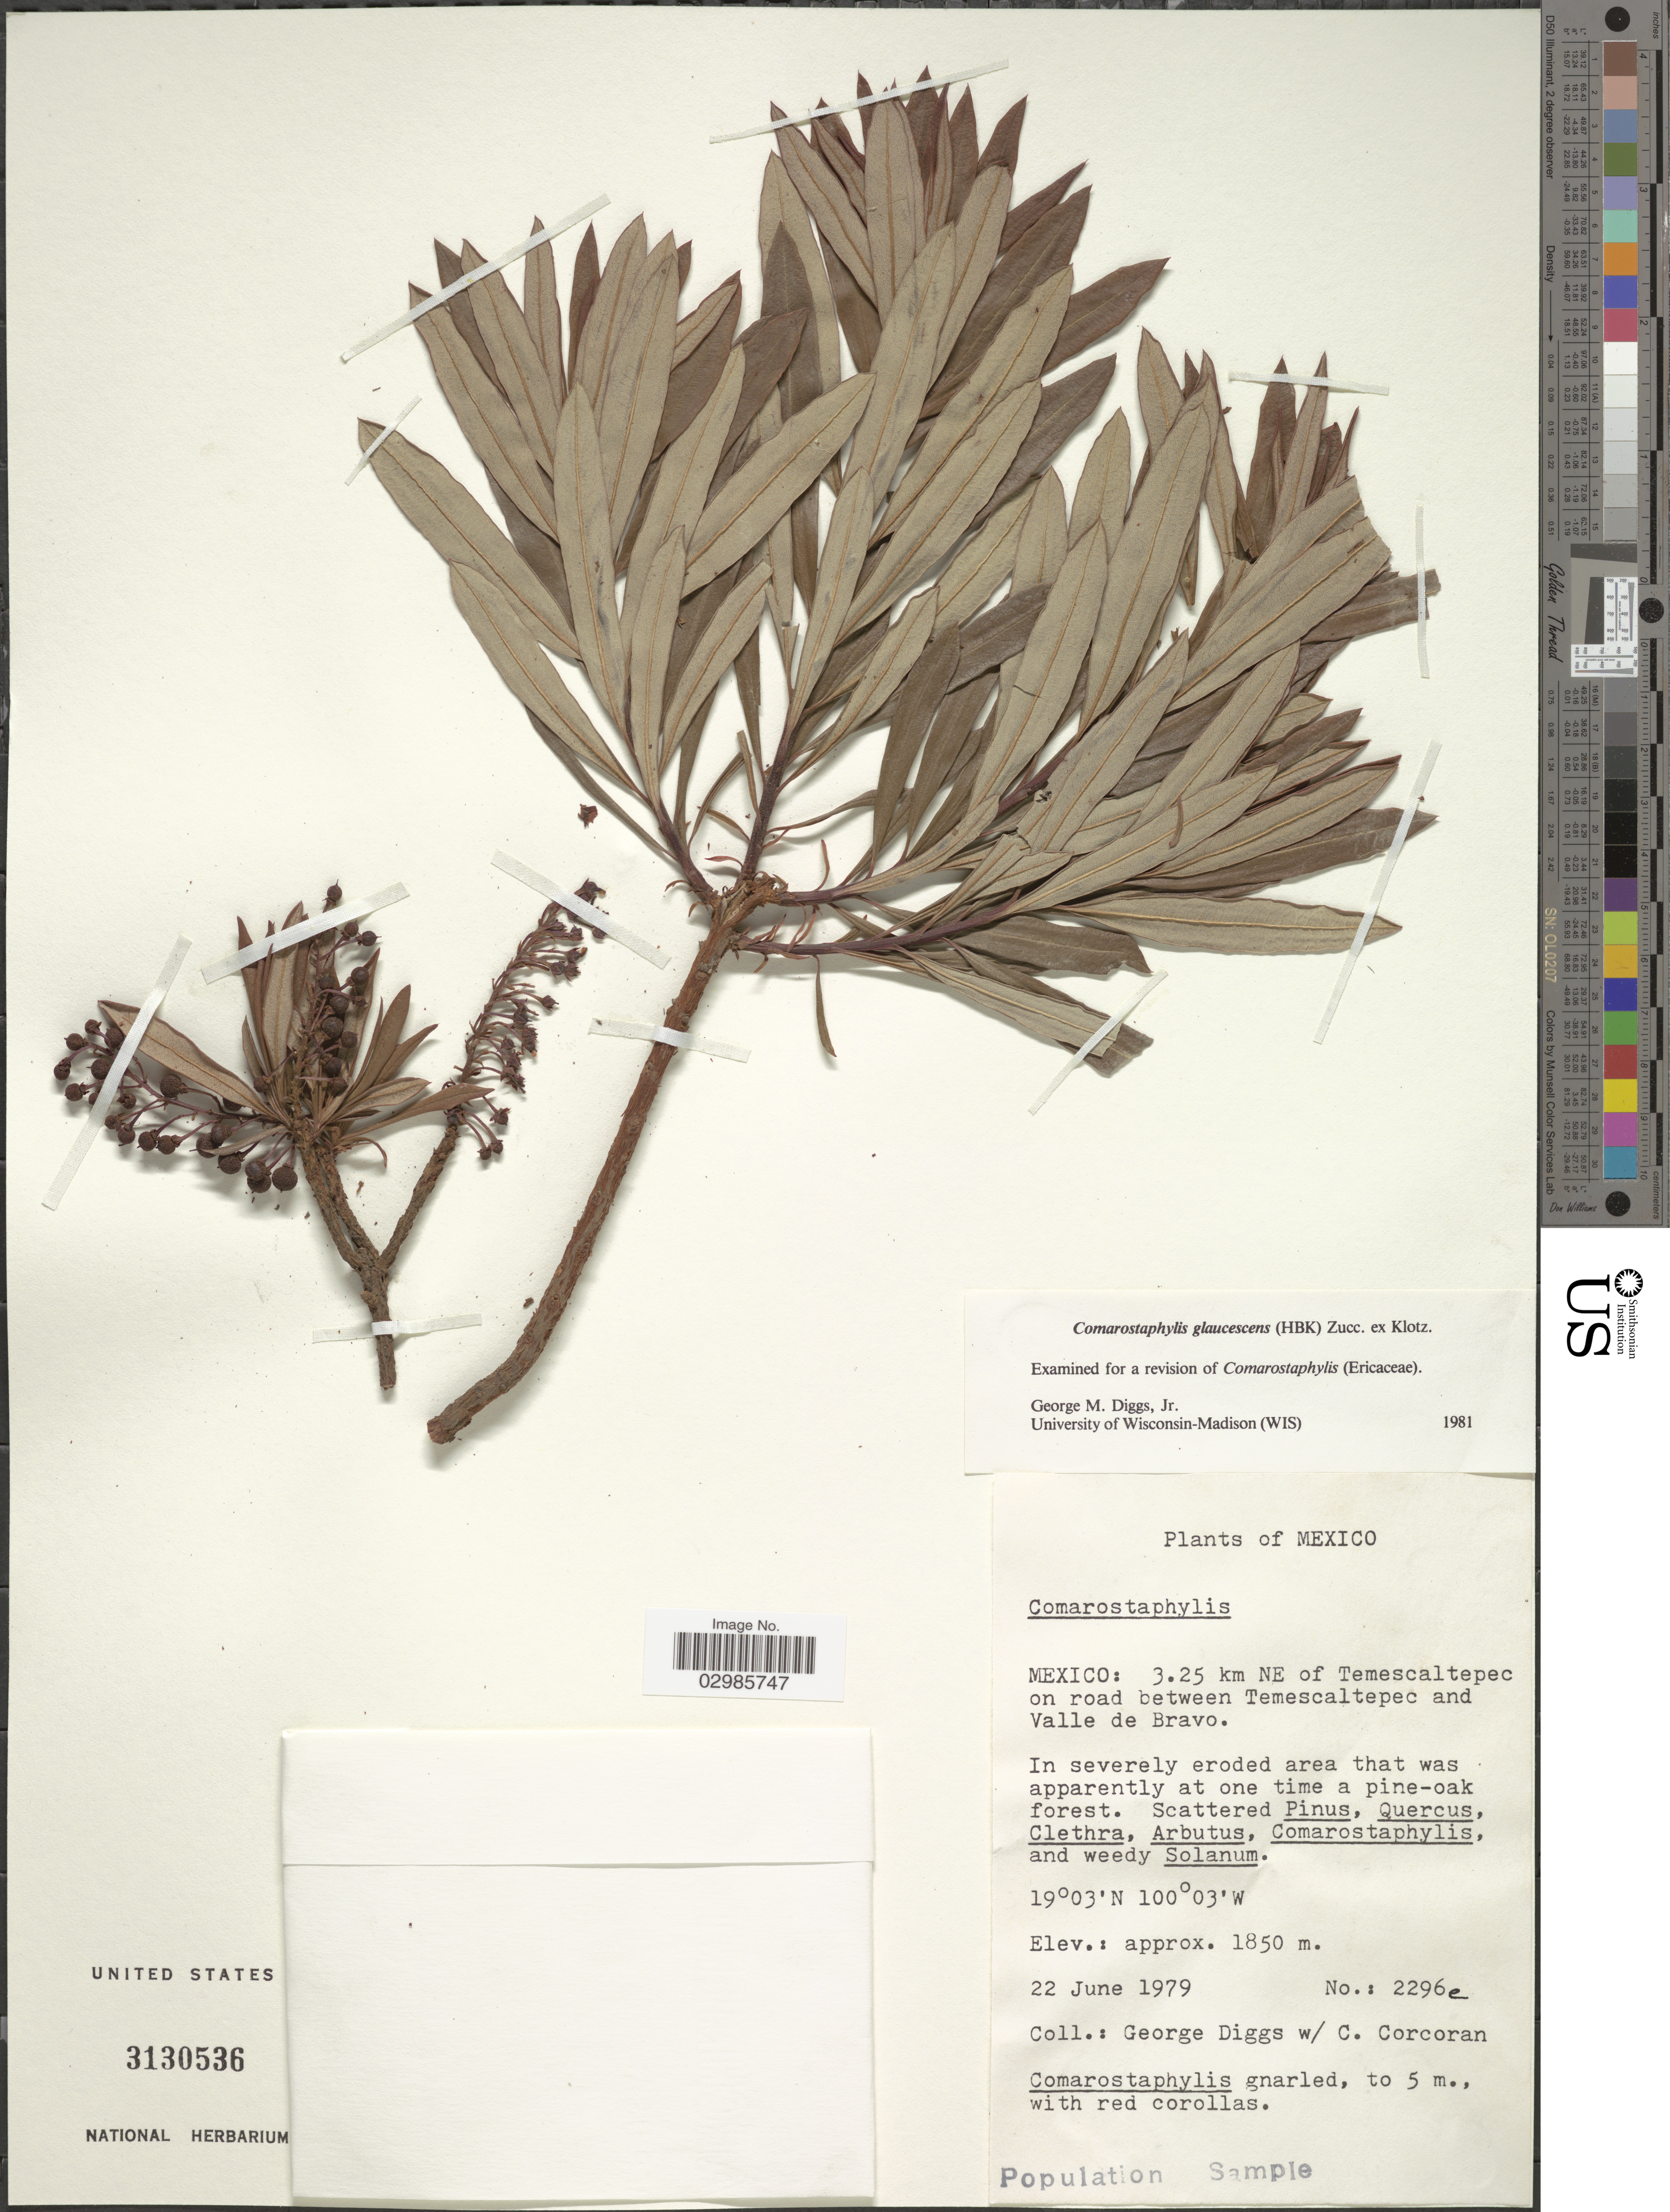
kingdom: Plantae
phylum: Tracheophyta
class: Magnoliopsida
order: Ericales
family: Ericaceae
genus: Comarostaphylis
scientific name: Comarostaphylis glaucescens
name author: (Kunth) Zucc. ex Klotzsch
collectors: G. Diggs & C. Corcoran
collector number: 2296e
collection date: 1979-06-22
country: Mexico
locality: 3.25 km NE of Temescaltepec on road between Temescaltepec and Valle de Bravo.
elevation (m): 1850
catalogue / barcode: US 3130536